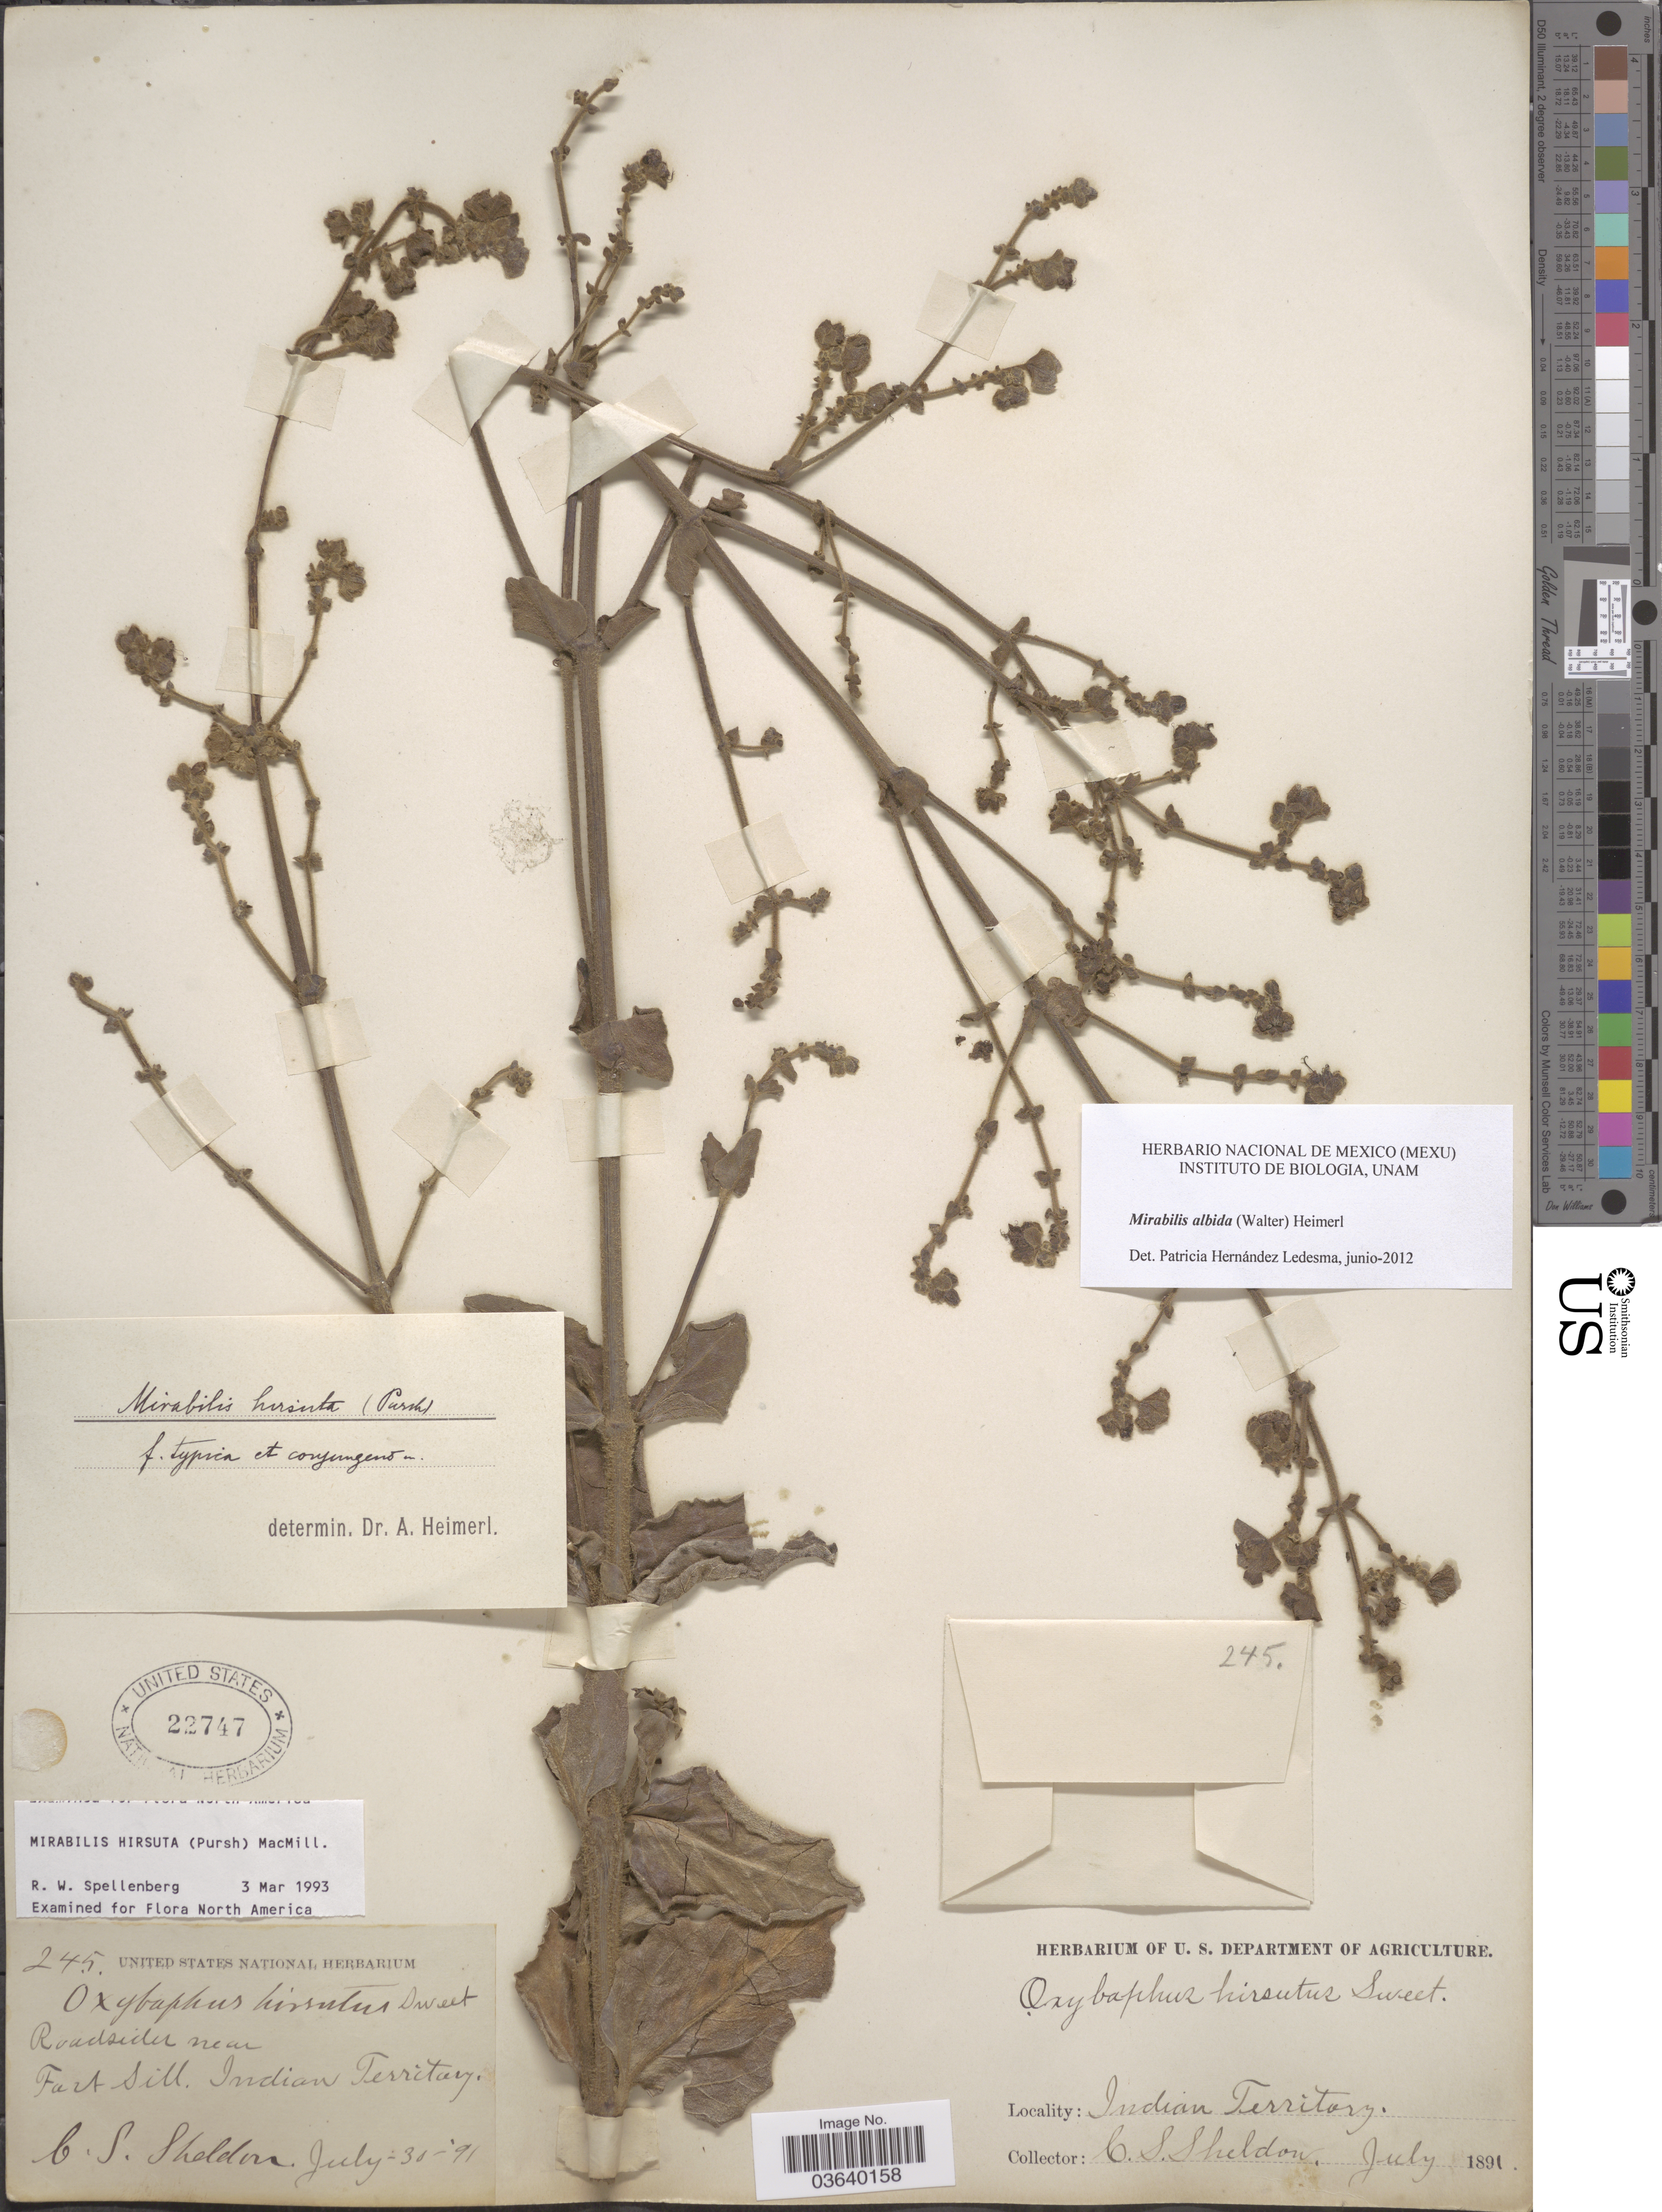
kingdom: Plantae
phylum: Tracheophyta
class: Magnoliopsida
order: Caryophyllales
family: Nyctaginaceae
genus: Mirabilis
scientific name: Mirabilis albida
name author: (Walter) Heimerl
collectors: C. S. Sheldon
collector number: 245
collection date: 1891-07-30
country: United States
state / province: Oklahoma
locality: Fort Sill. Indian Territory.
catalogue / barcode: US 22747